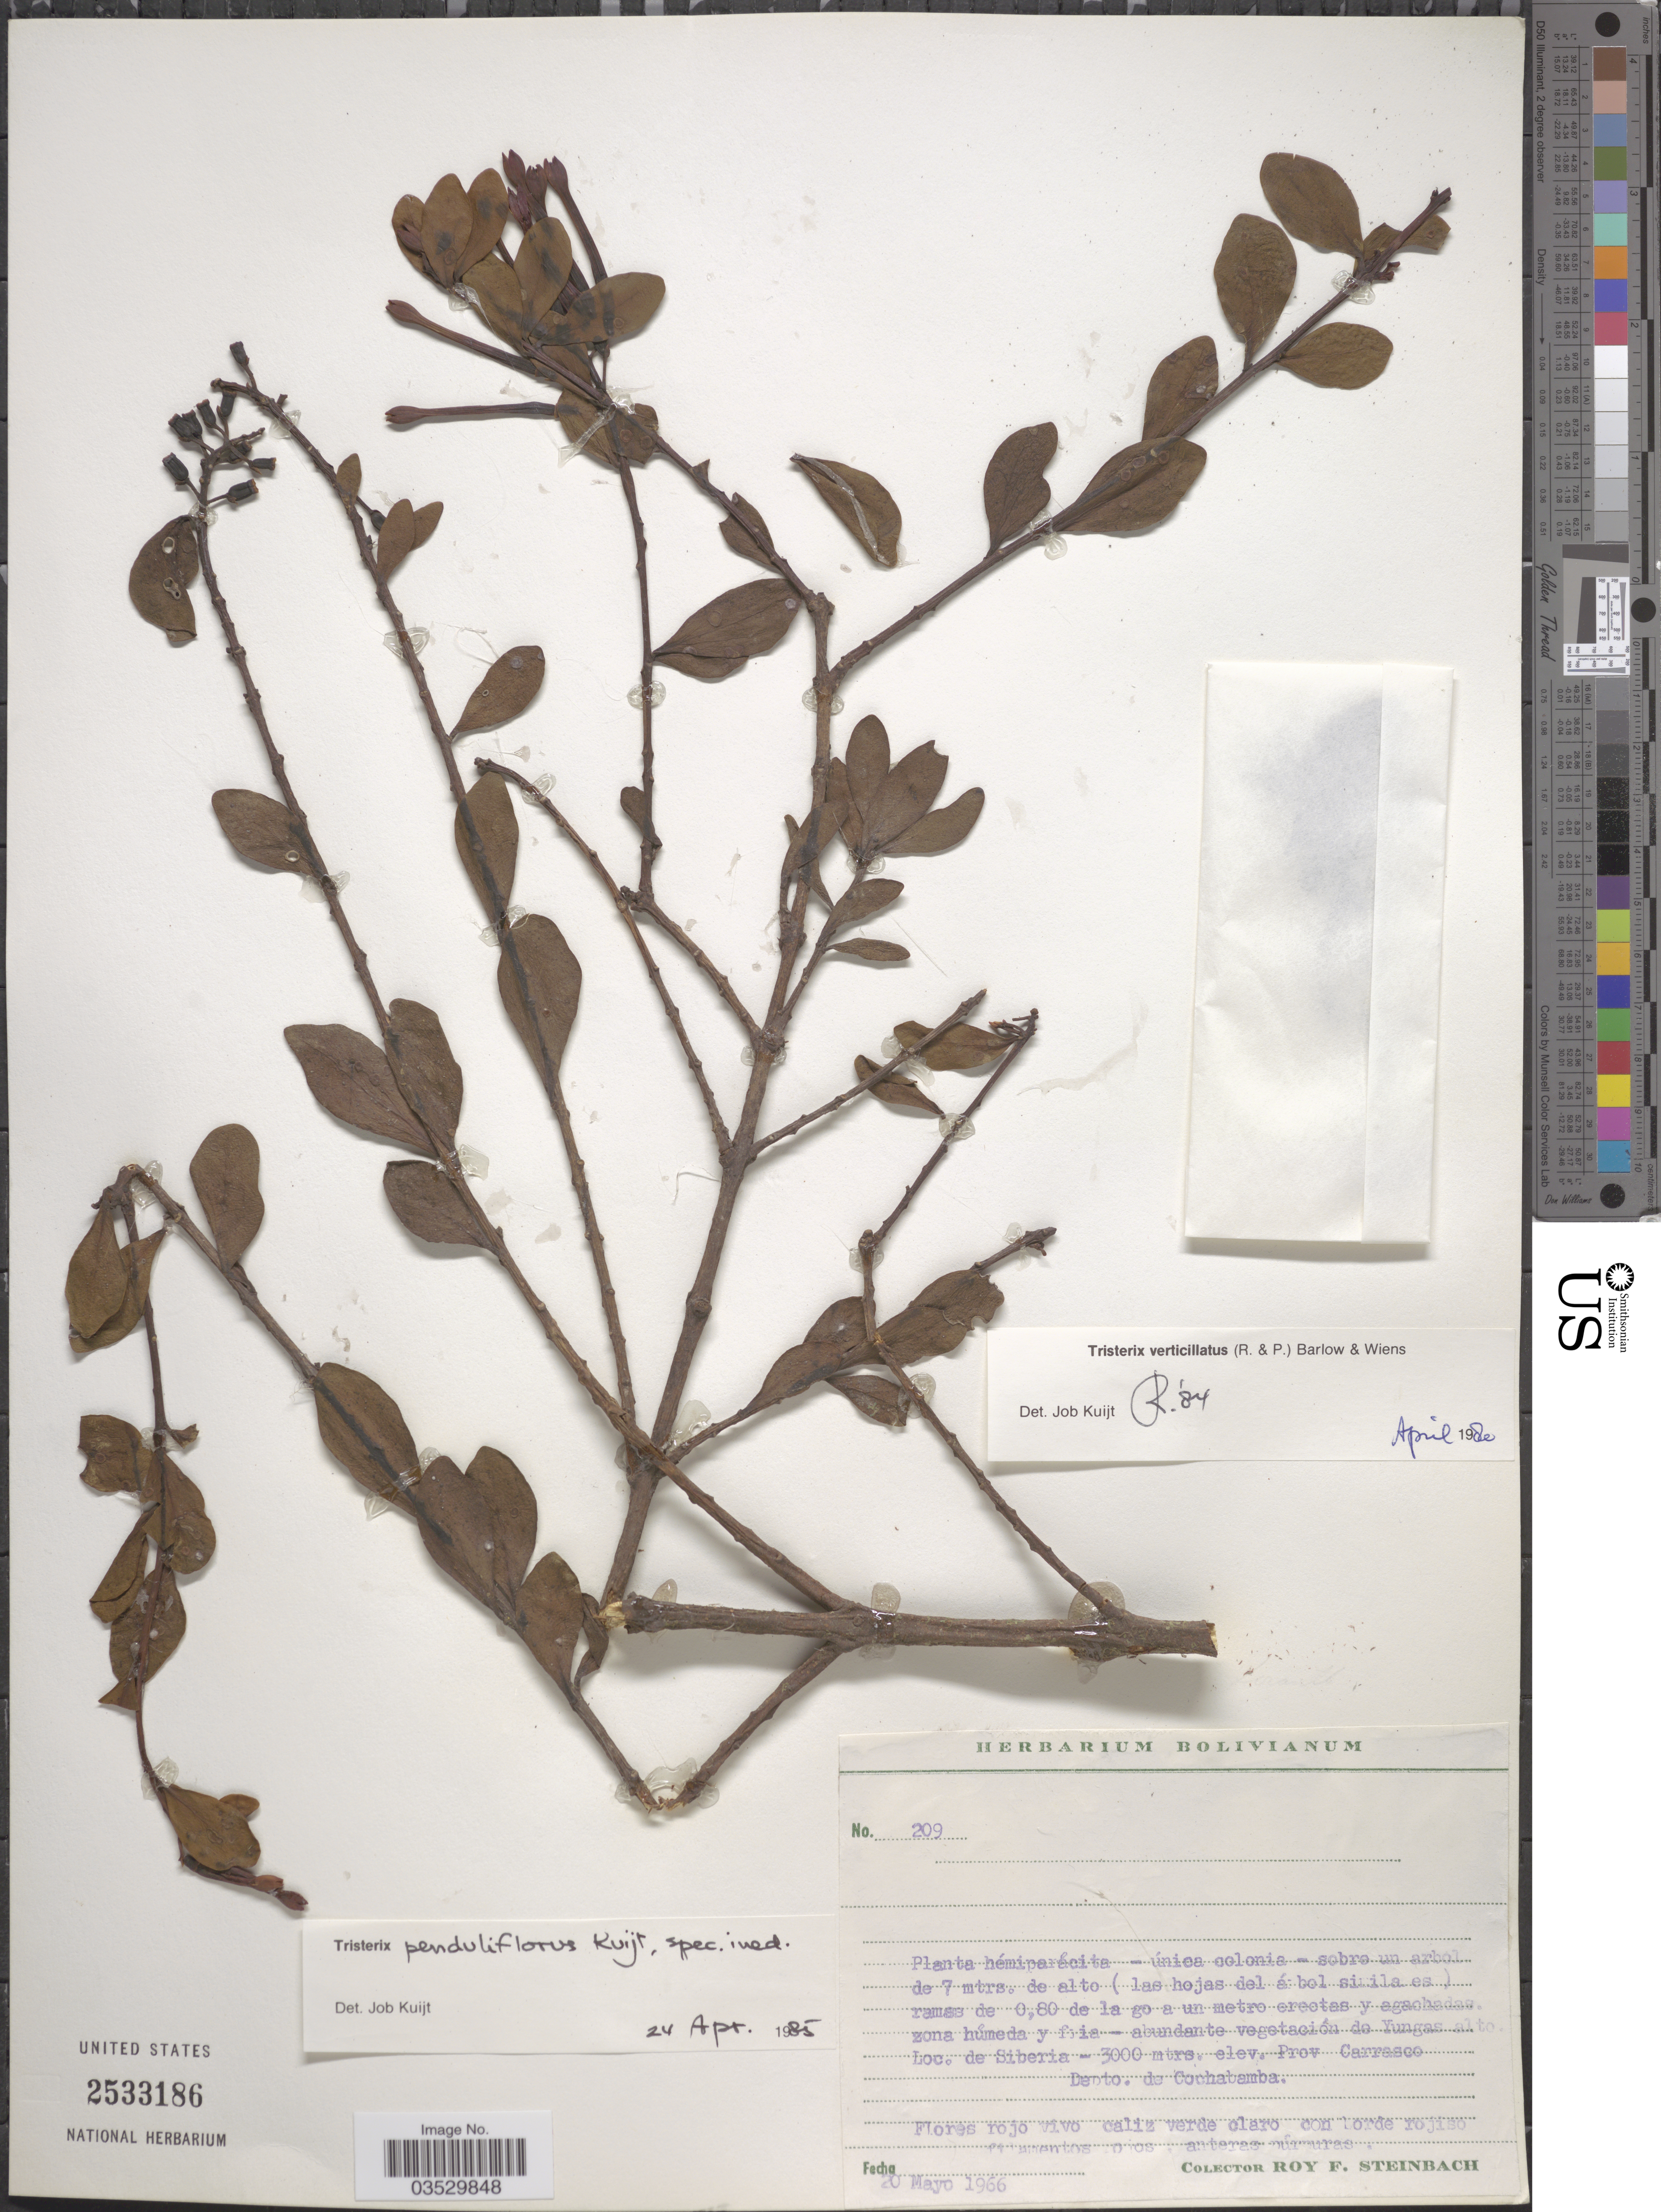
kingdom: Plantae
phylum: Tracheophyta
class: Magnoliopsida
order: Santalales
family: Loranthaceae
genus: Tristerix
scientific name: Tristerix penduliflorus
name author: Kuijt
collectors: R. F. Steinbach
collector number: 209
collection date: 1966-05-20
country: Bolivia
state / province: Cochabamba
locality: Yungas alto. De Siberia. Prov. Carrasco. Depto. de Cochabamba.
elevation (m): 3000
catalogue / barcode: US 2533186